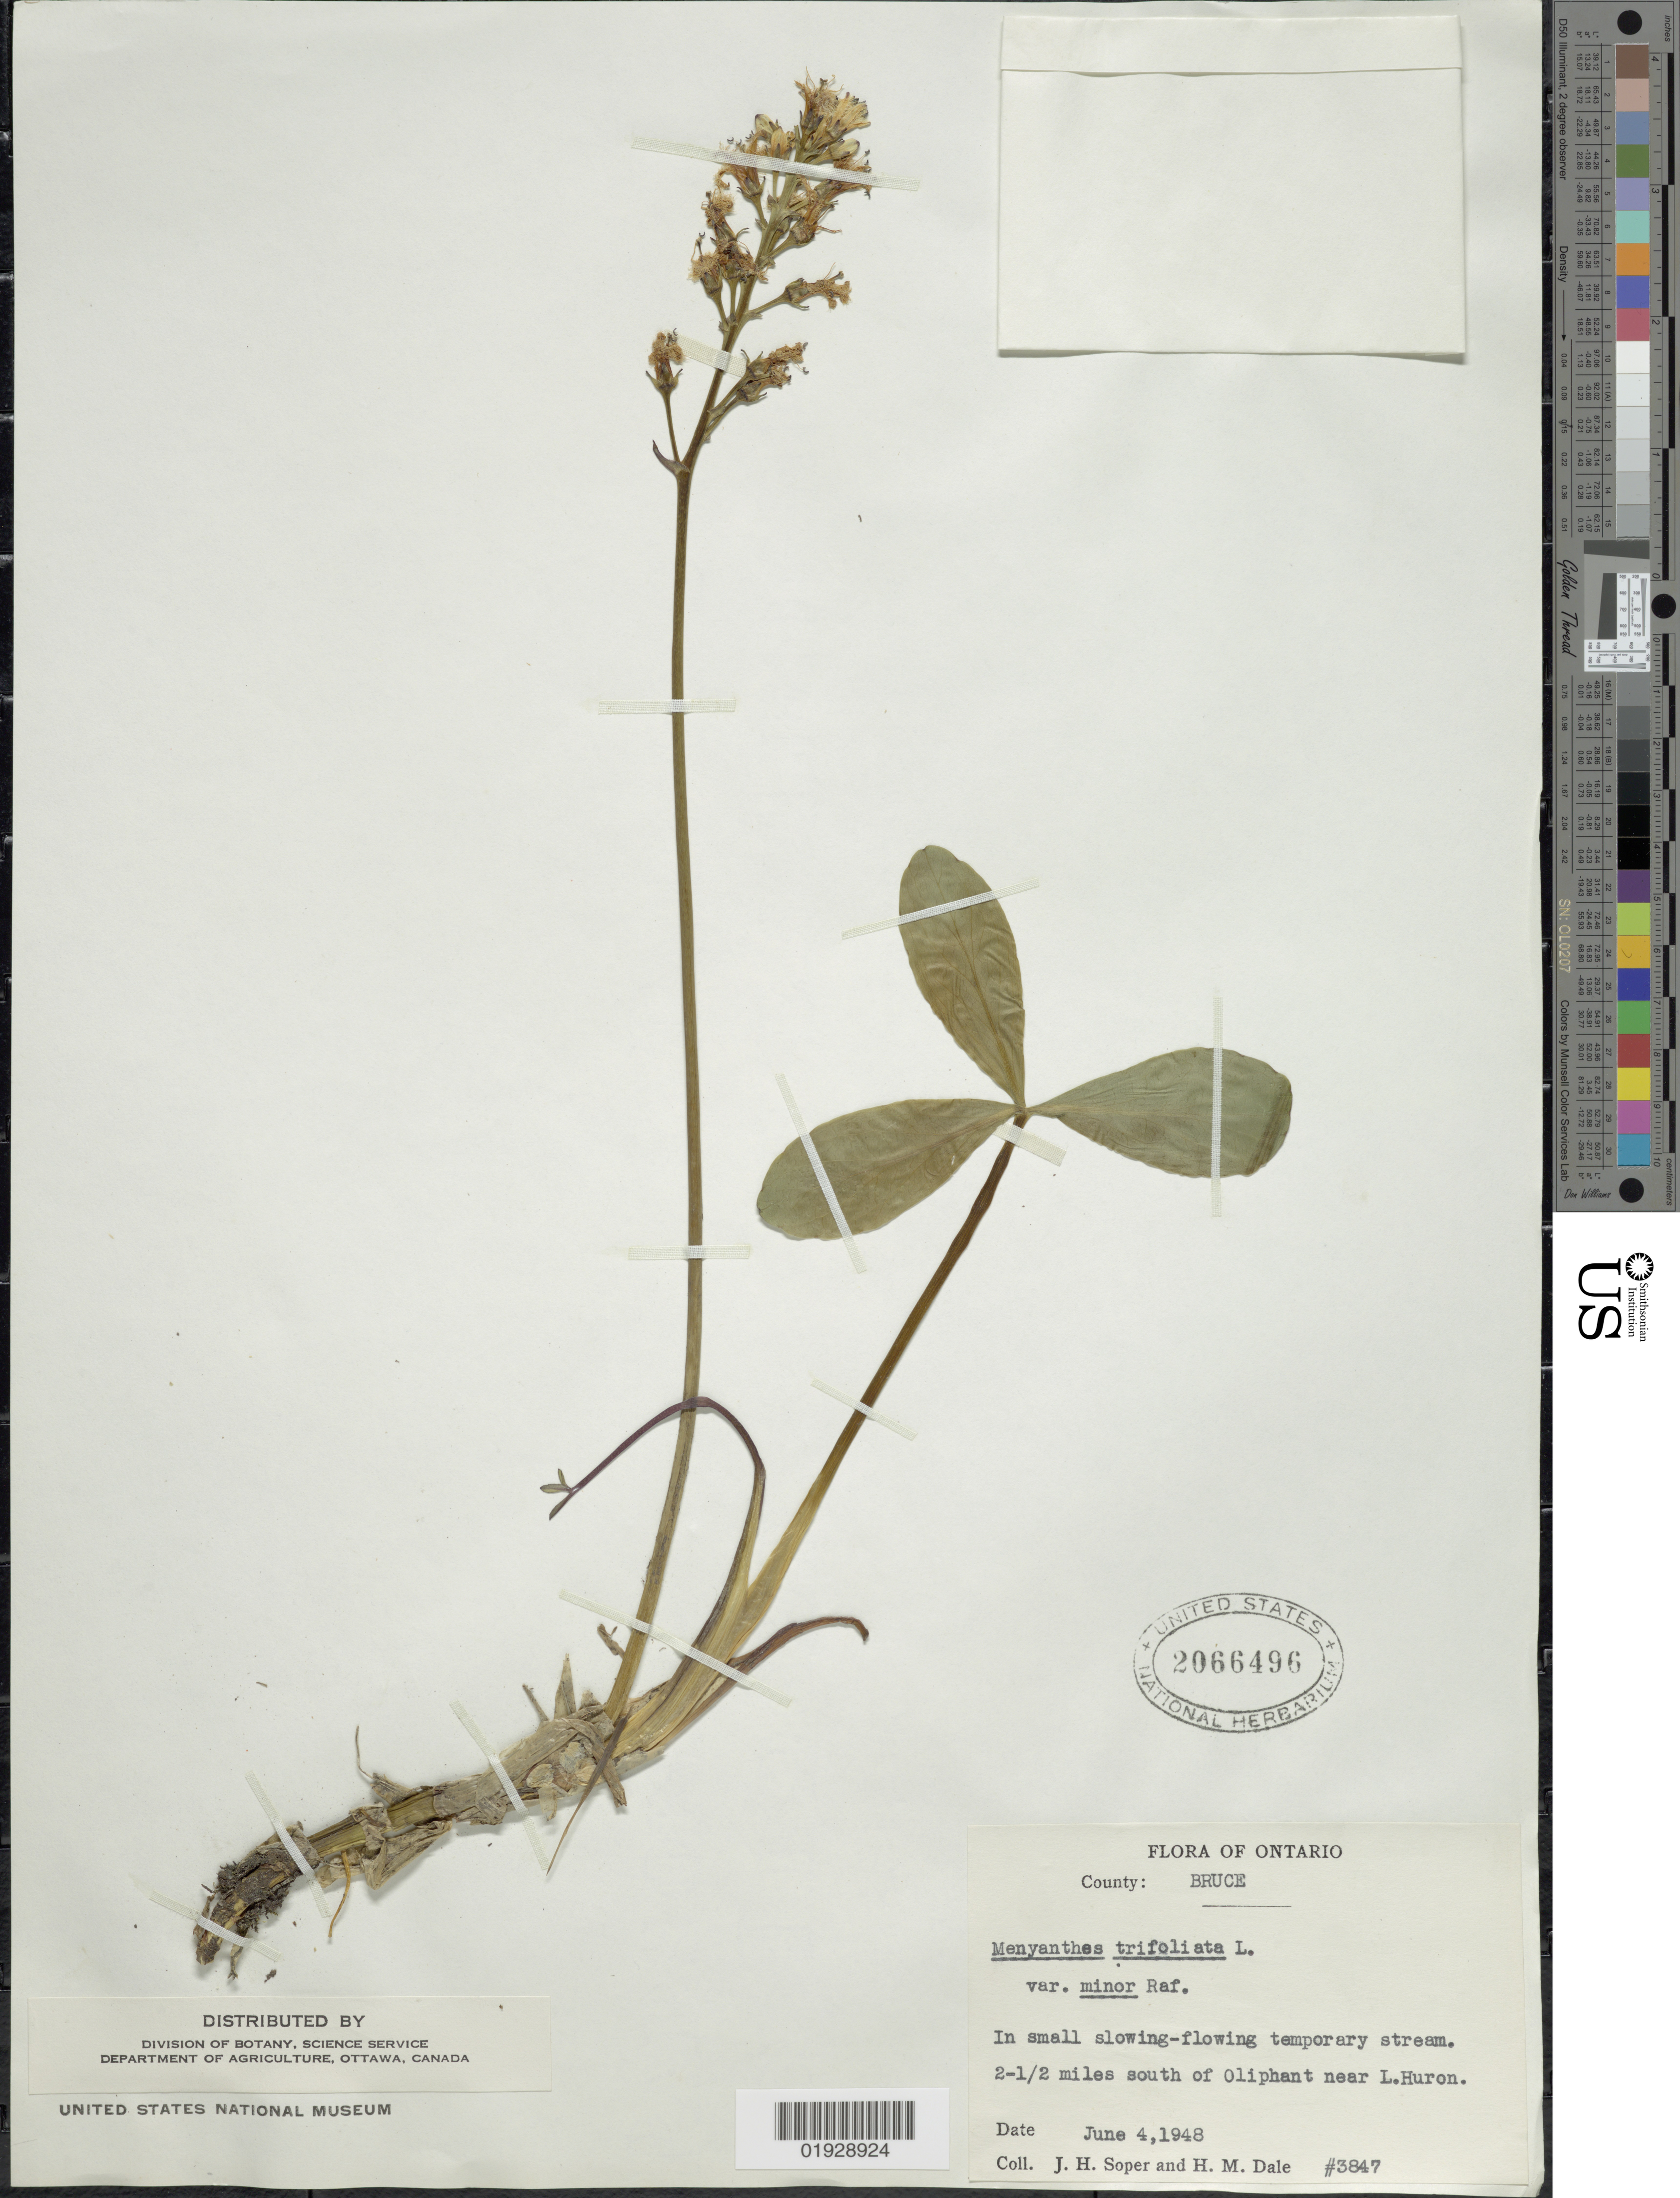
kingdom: Plantae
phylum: Tracheophyta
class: Magnoliopsida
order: Asterales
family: Menyanthaceae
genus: Menyanthes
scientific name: Menyanthes trifoliata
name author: L.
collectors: J. H. Soper & H. M. Dale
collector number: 3847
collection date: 1948-06-04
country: Canada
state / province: Ontario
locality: County: Bruce, 2-½ miles south of Oliphant near L.Huron.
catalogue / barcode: US 2066496